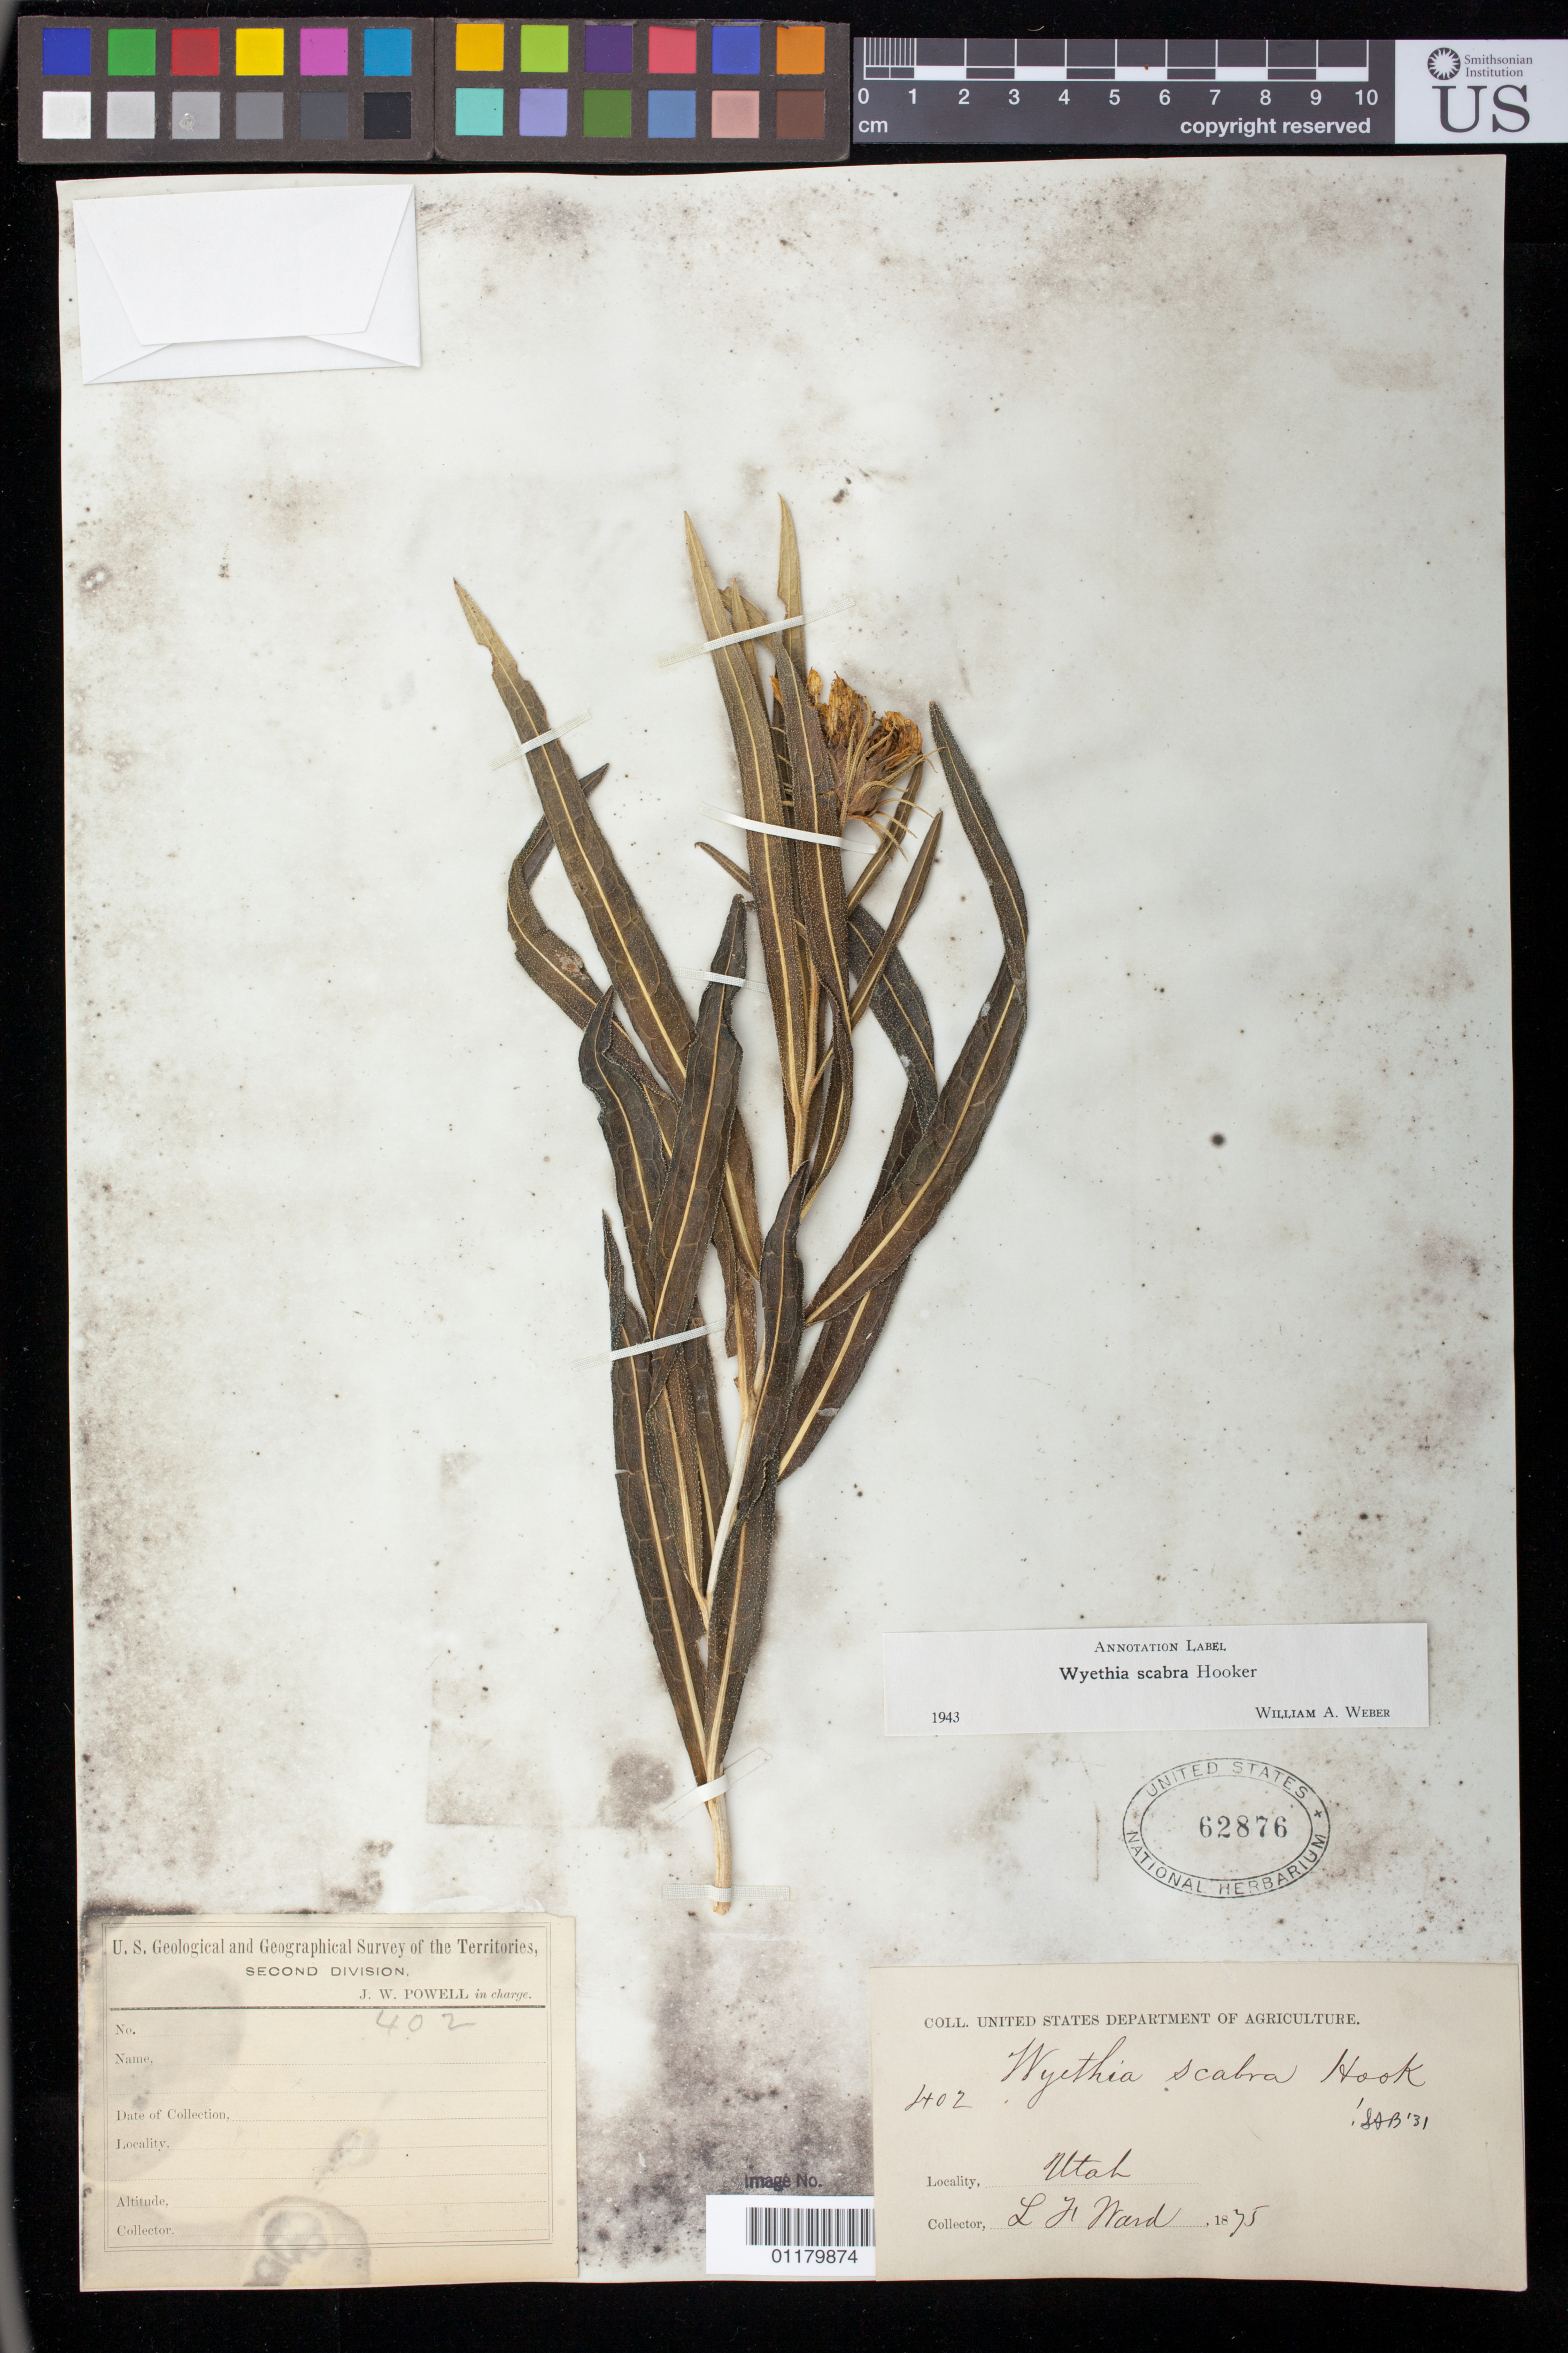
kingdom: Plantae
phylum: Tracheophyta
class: Magnoliopsida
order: Asterales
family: Asteraceae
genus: Wyethia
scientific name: Wyethia scabra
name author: Hook.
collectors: L. F. Ward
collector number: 402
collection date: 1875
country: United States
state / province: Utah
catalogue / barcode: US 62876